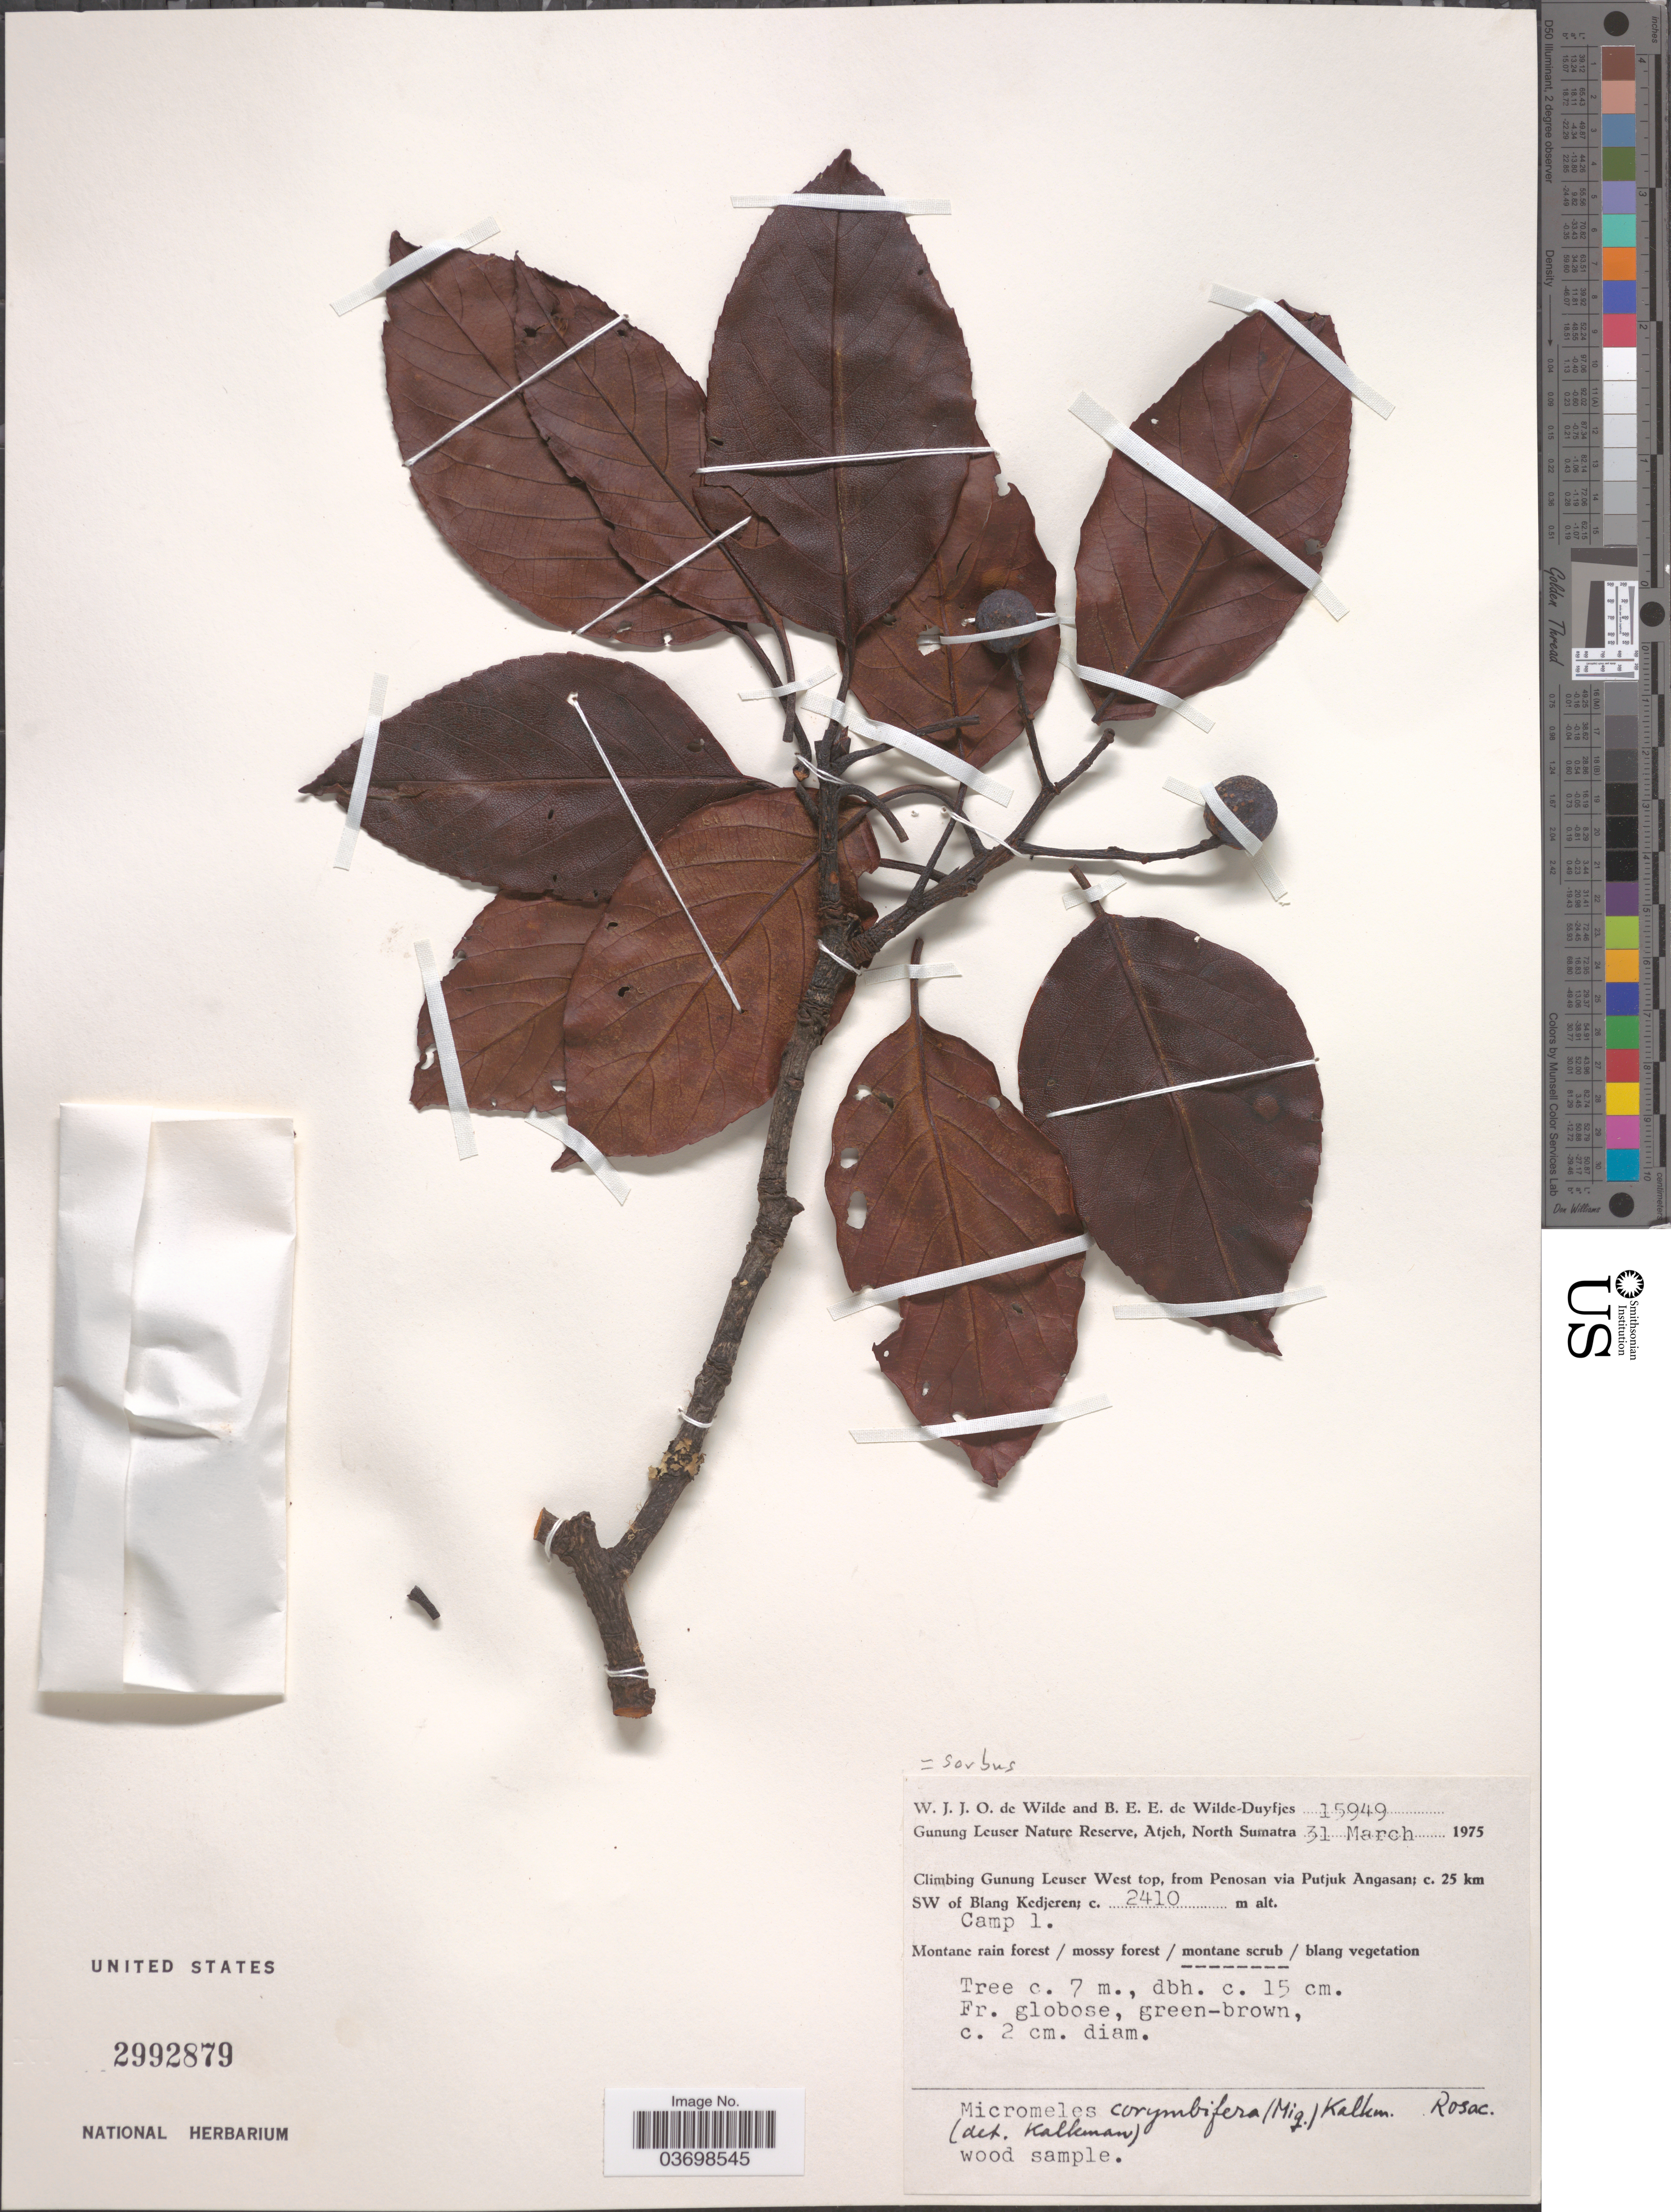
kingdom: Plantae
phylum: Tracheophyta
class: Magnoliopsida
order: Rosales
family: Rosaceae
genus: Sorbus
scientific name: Sorbus corymbifera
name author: (Miq.) T.H. Nguyên & Yakovlev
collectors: W. J. de Wilde & B. E. de Wilde-Duyfjes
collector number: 15949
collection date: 1975-03-31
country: Indonesia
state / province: Sumatra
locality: Gunung Leuser Nature Reserve, Atjeh, North Sumatra. Climbing Gunung Leuser West top, from Penosan via Putjuk Angasan; c. 25 km SW of Blang Kedjeren; Camp 1.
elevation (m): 2410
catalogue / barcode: US 2992879